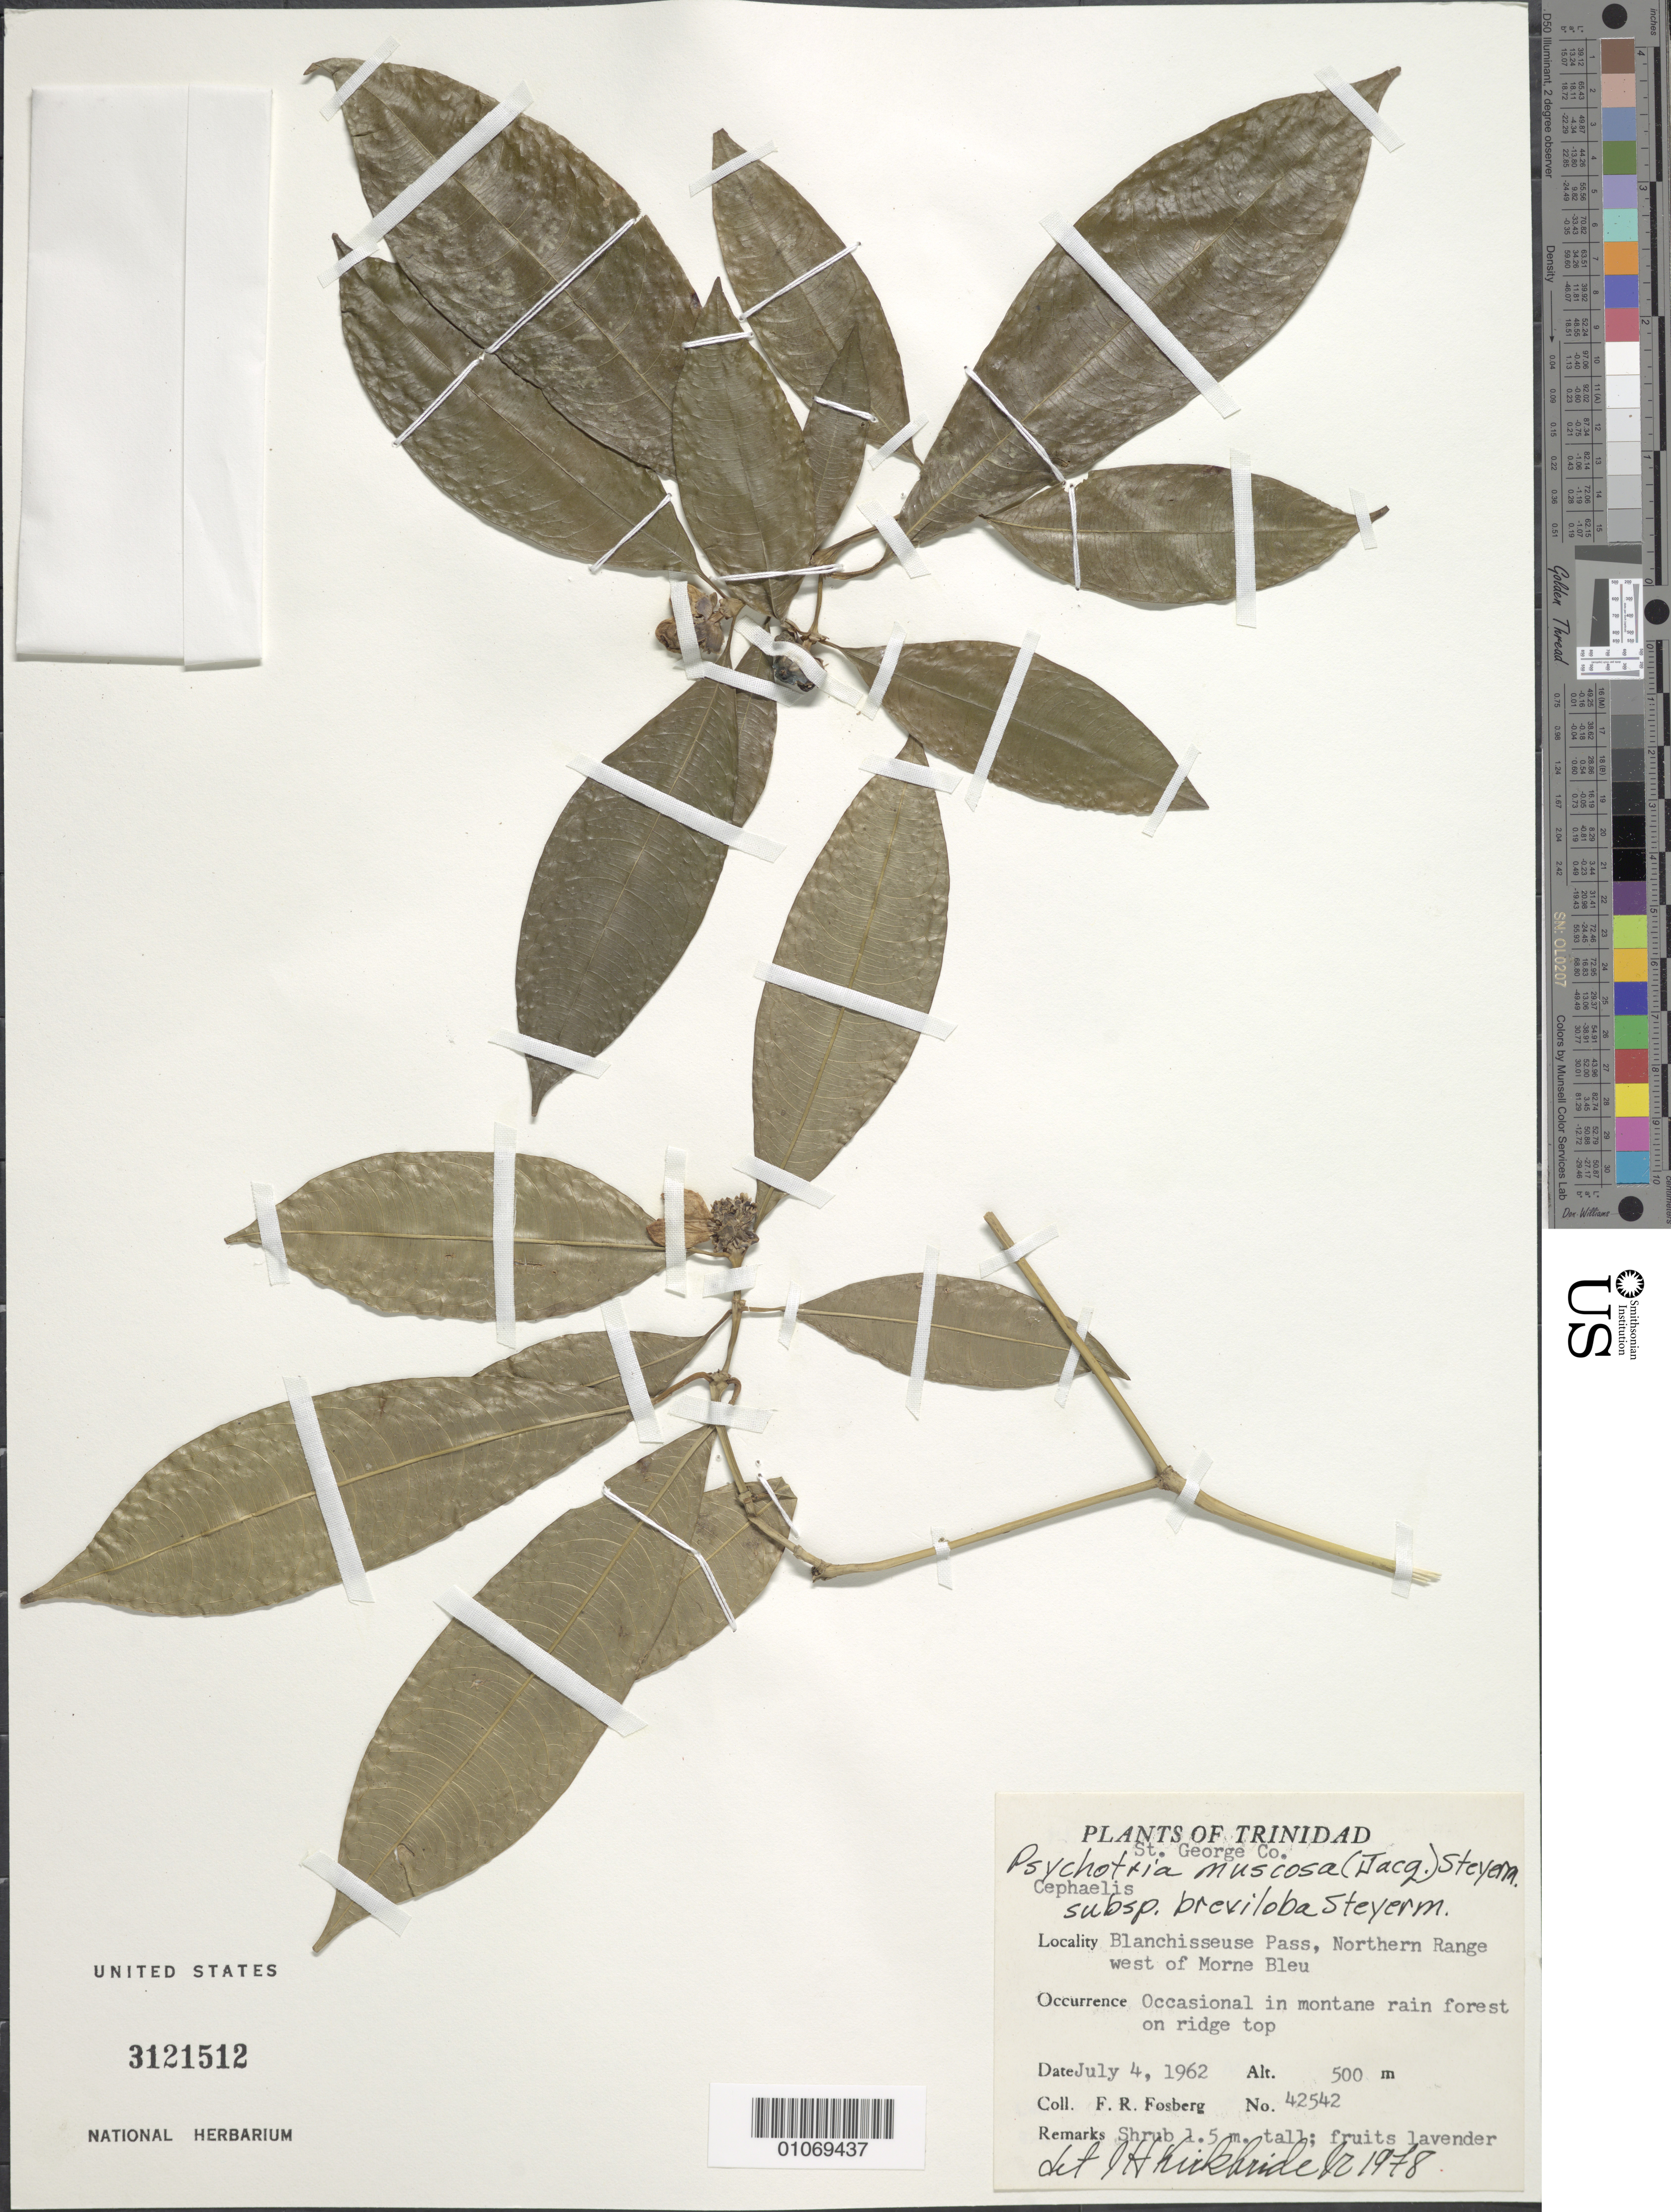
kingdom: Plantae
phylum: Tracheophyta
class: Magnoliopsida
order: Gentianales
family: Rubiaceae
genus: Psychotria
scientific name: Psychotria muscosa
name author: (Jacq.) Steyerm.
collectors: F. R. Fosberg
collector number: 42542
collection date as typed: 04 Jul 1962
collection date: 1962-07-04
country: Trinidad and Tobago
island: Trinidad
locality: Blanchisseuse Pass, Northern range, west of Morne Bleu. Occasional in montane rain forest on ridge top.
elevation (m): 500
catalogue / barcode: US 3121512